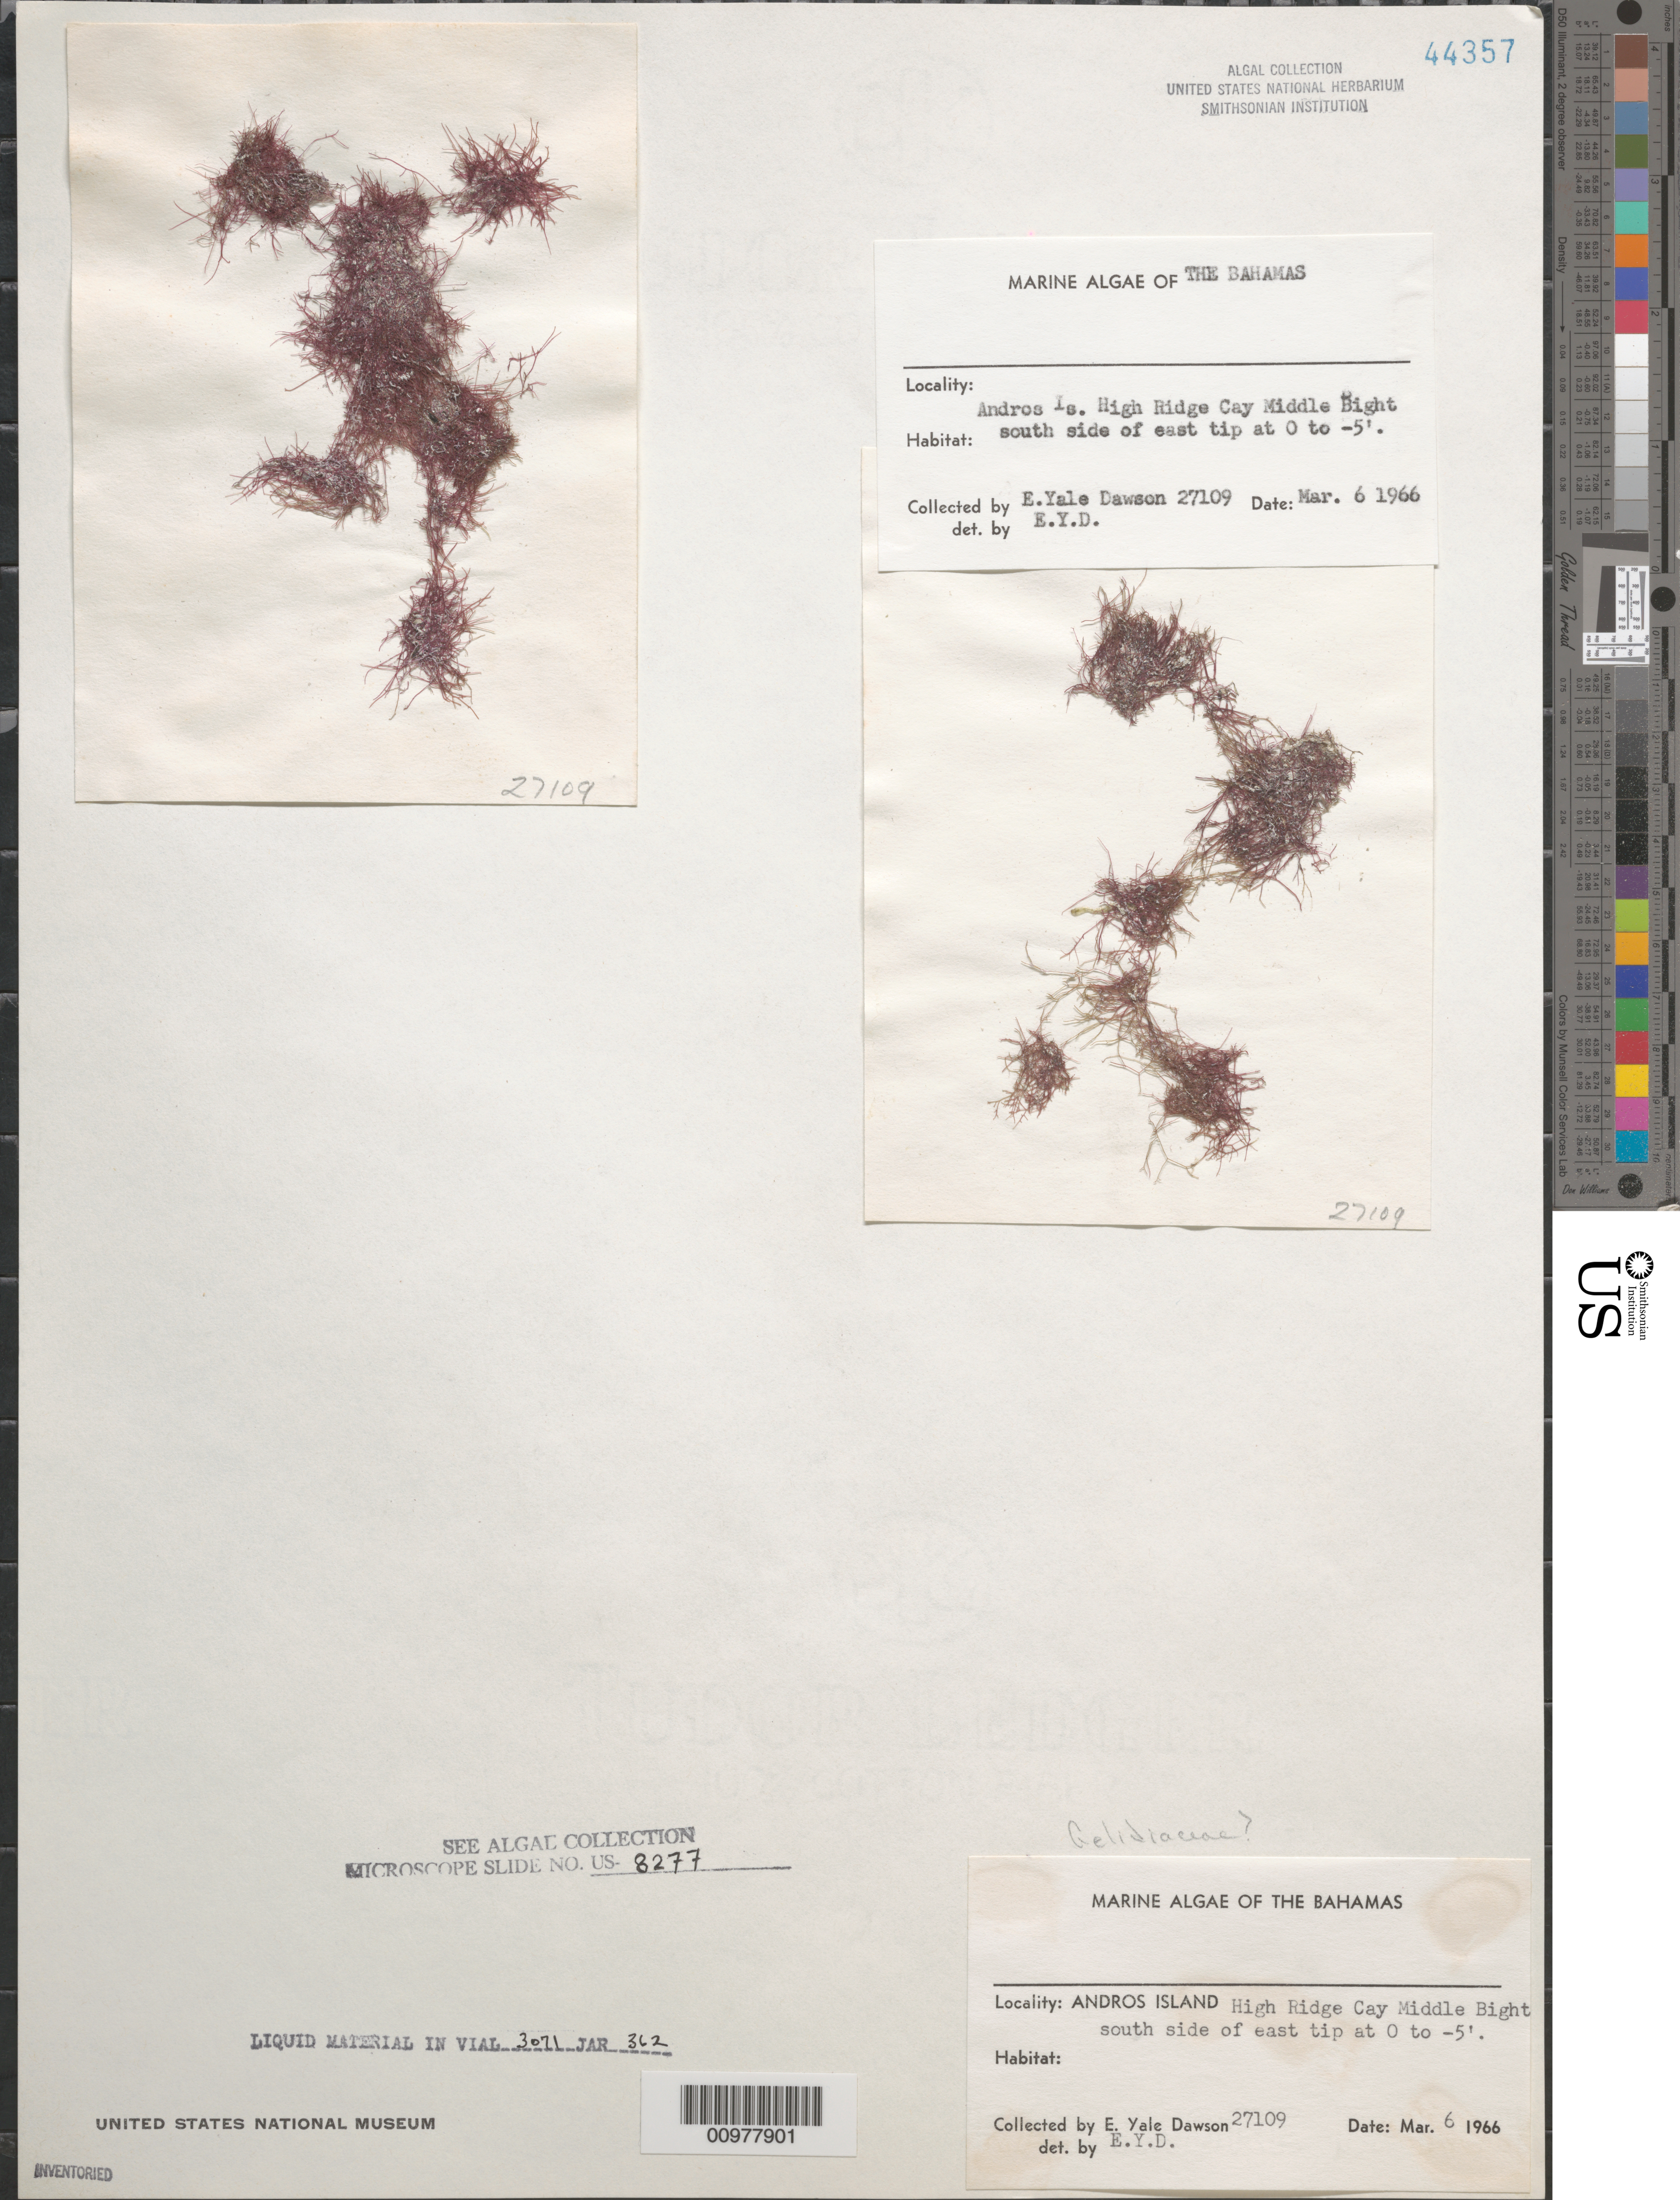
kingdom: Plantae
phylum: Rhodophyta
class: Florideophyceae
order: Gelidiales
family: Gelidiaceae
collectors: E. Y. Dawson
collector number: EYD 27109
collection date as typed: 06 Mar 1966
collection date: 1966-03-06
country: Bahamas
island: High Ridge Cay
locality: Middle Bight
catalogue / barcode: US 44357